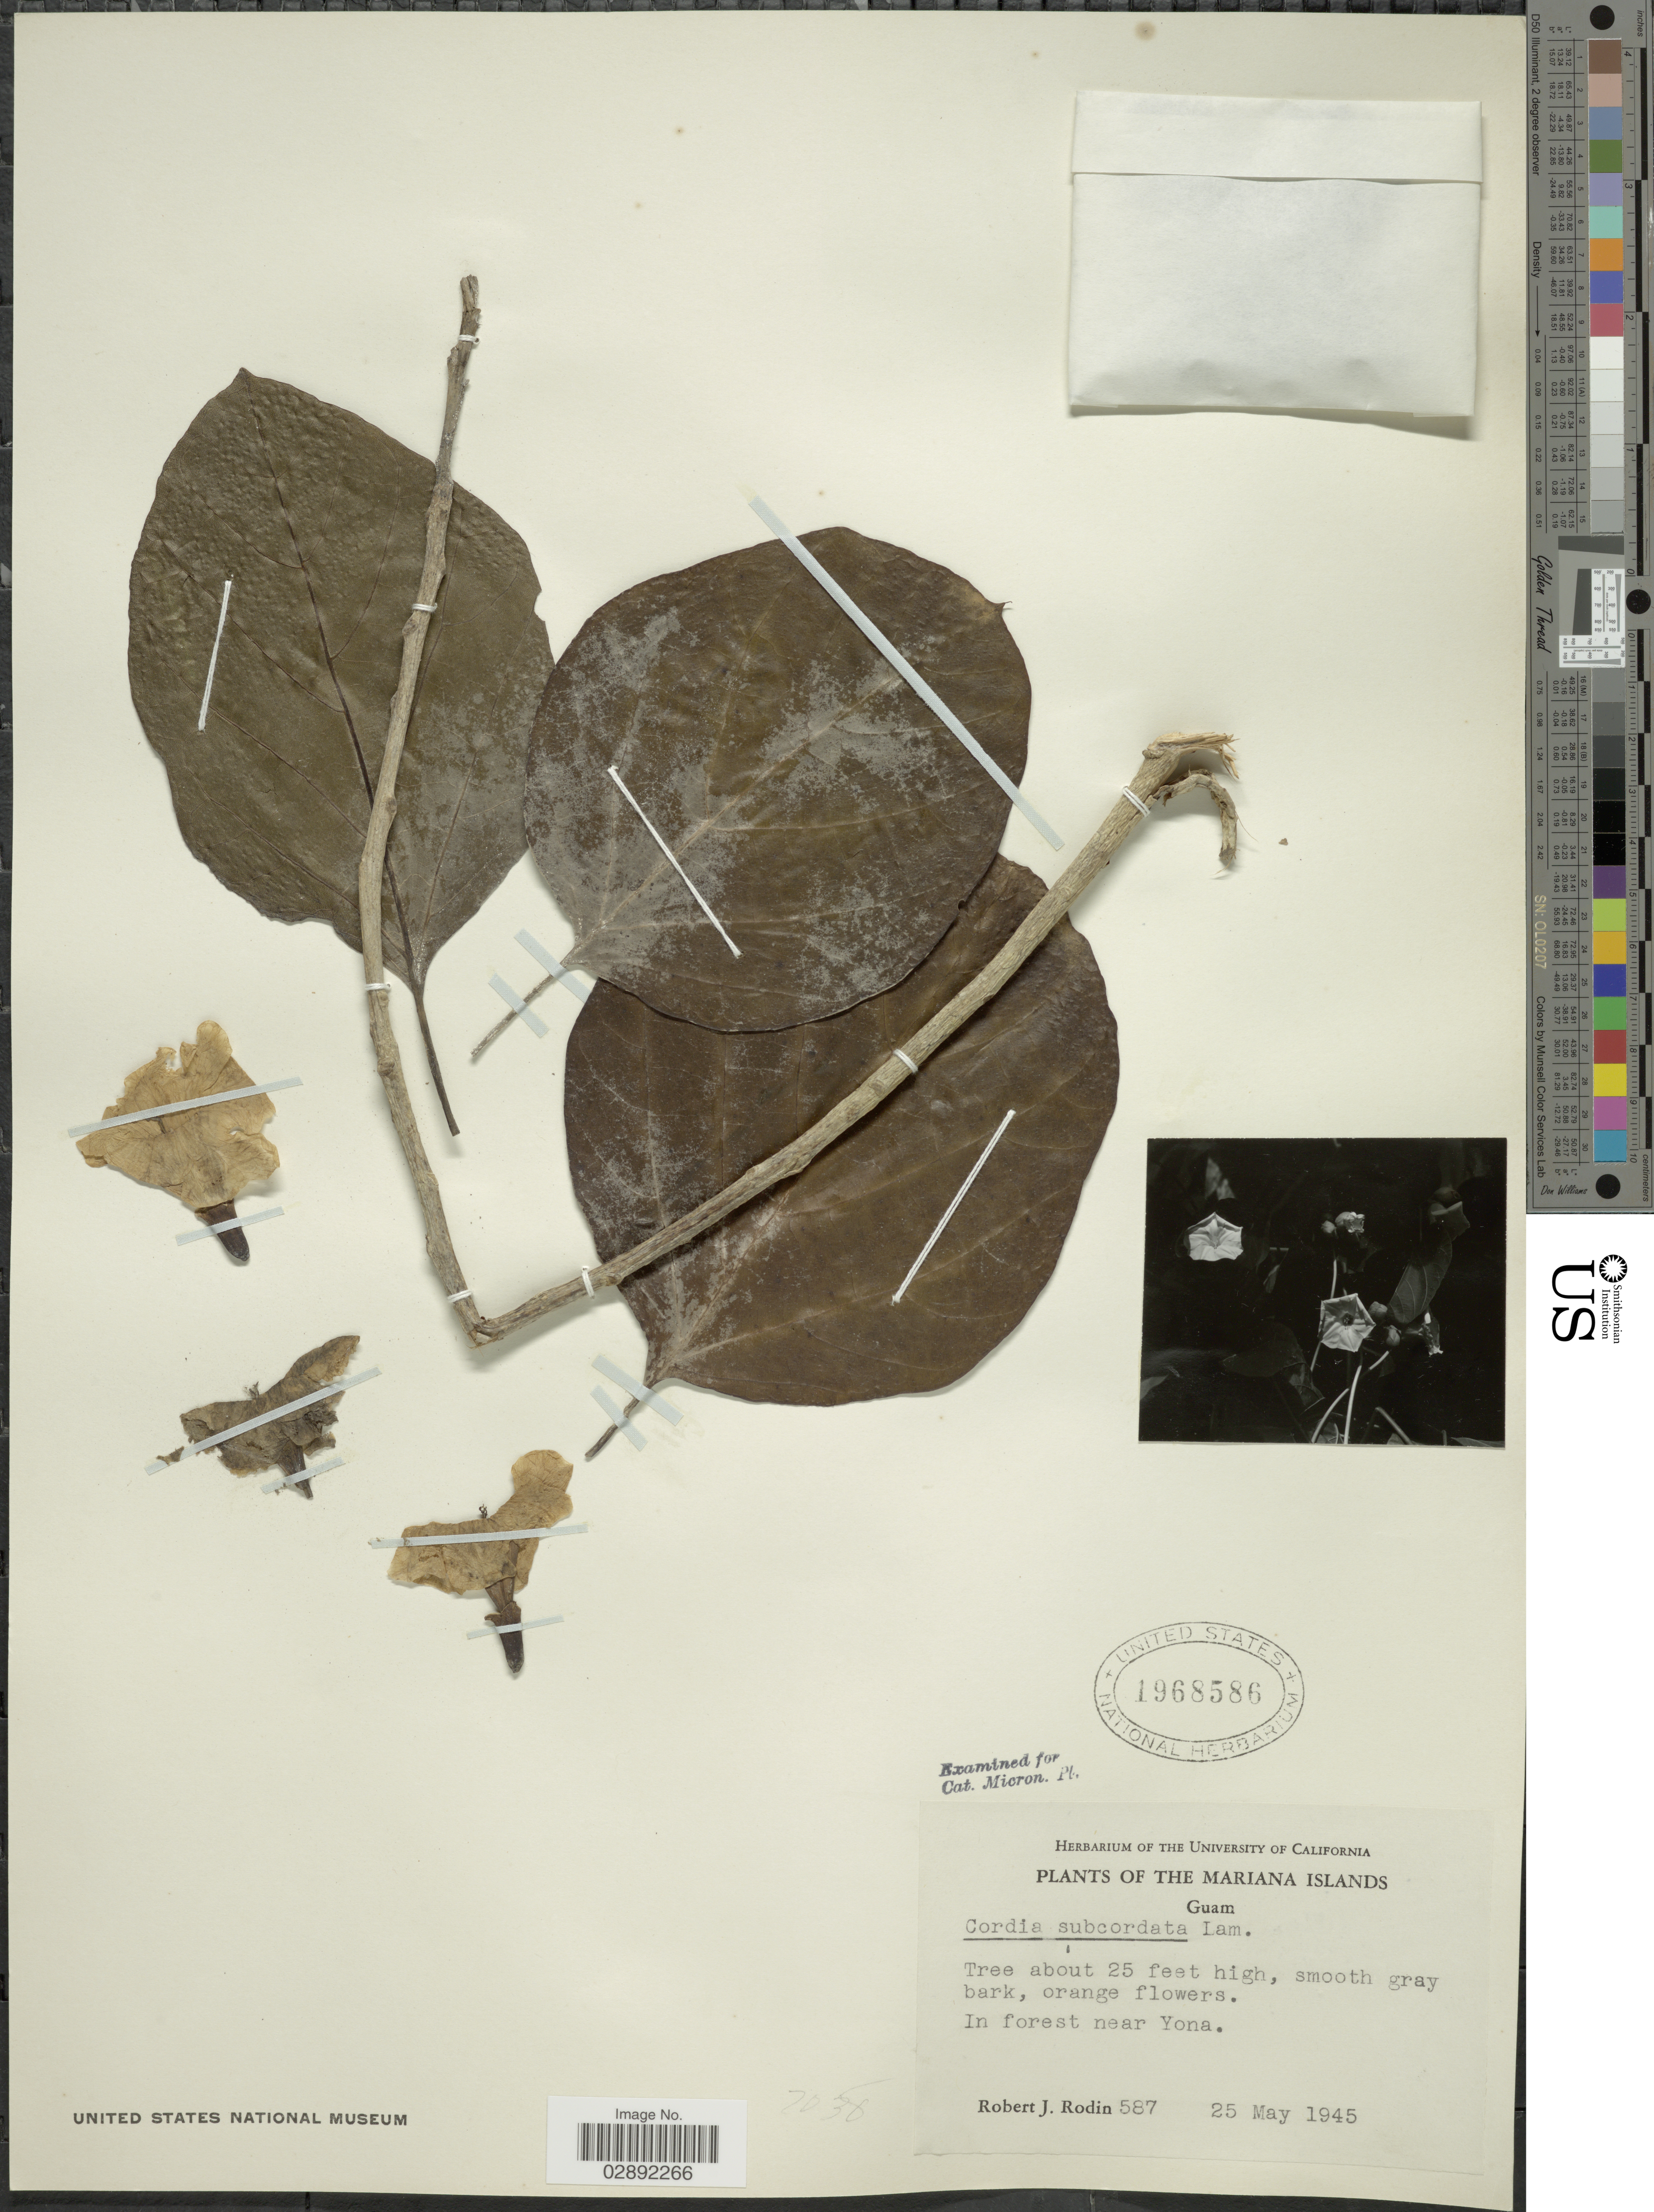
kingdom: Plantae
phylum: Tracheophyta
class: Magnoliopsida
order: Boraginales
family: Cordiaceae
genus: Cordia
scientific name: Cordia subcordata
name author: Lam.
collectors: R. J. Rodin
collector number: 587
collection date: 1945-05-25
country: Guam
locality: Mariana Islands. In forest near Yona.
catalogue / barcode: US 1968586